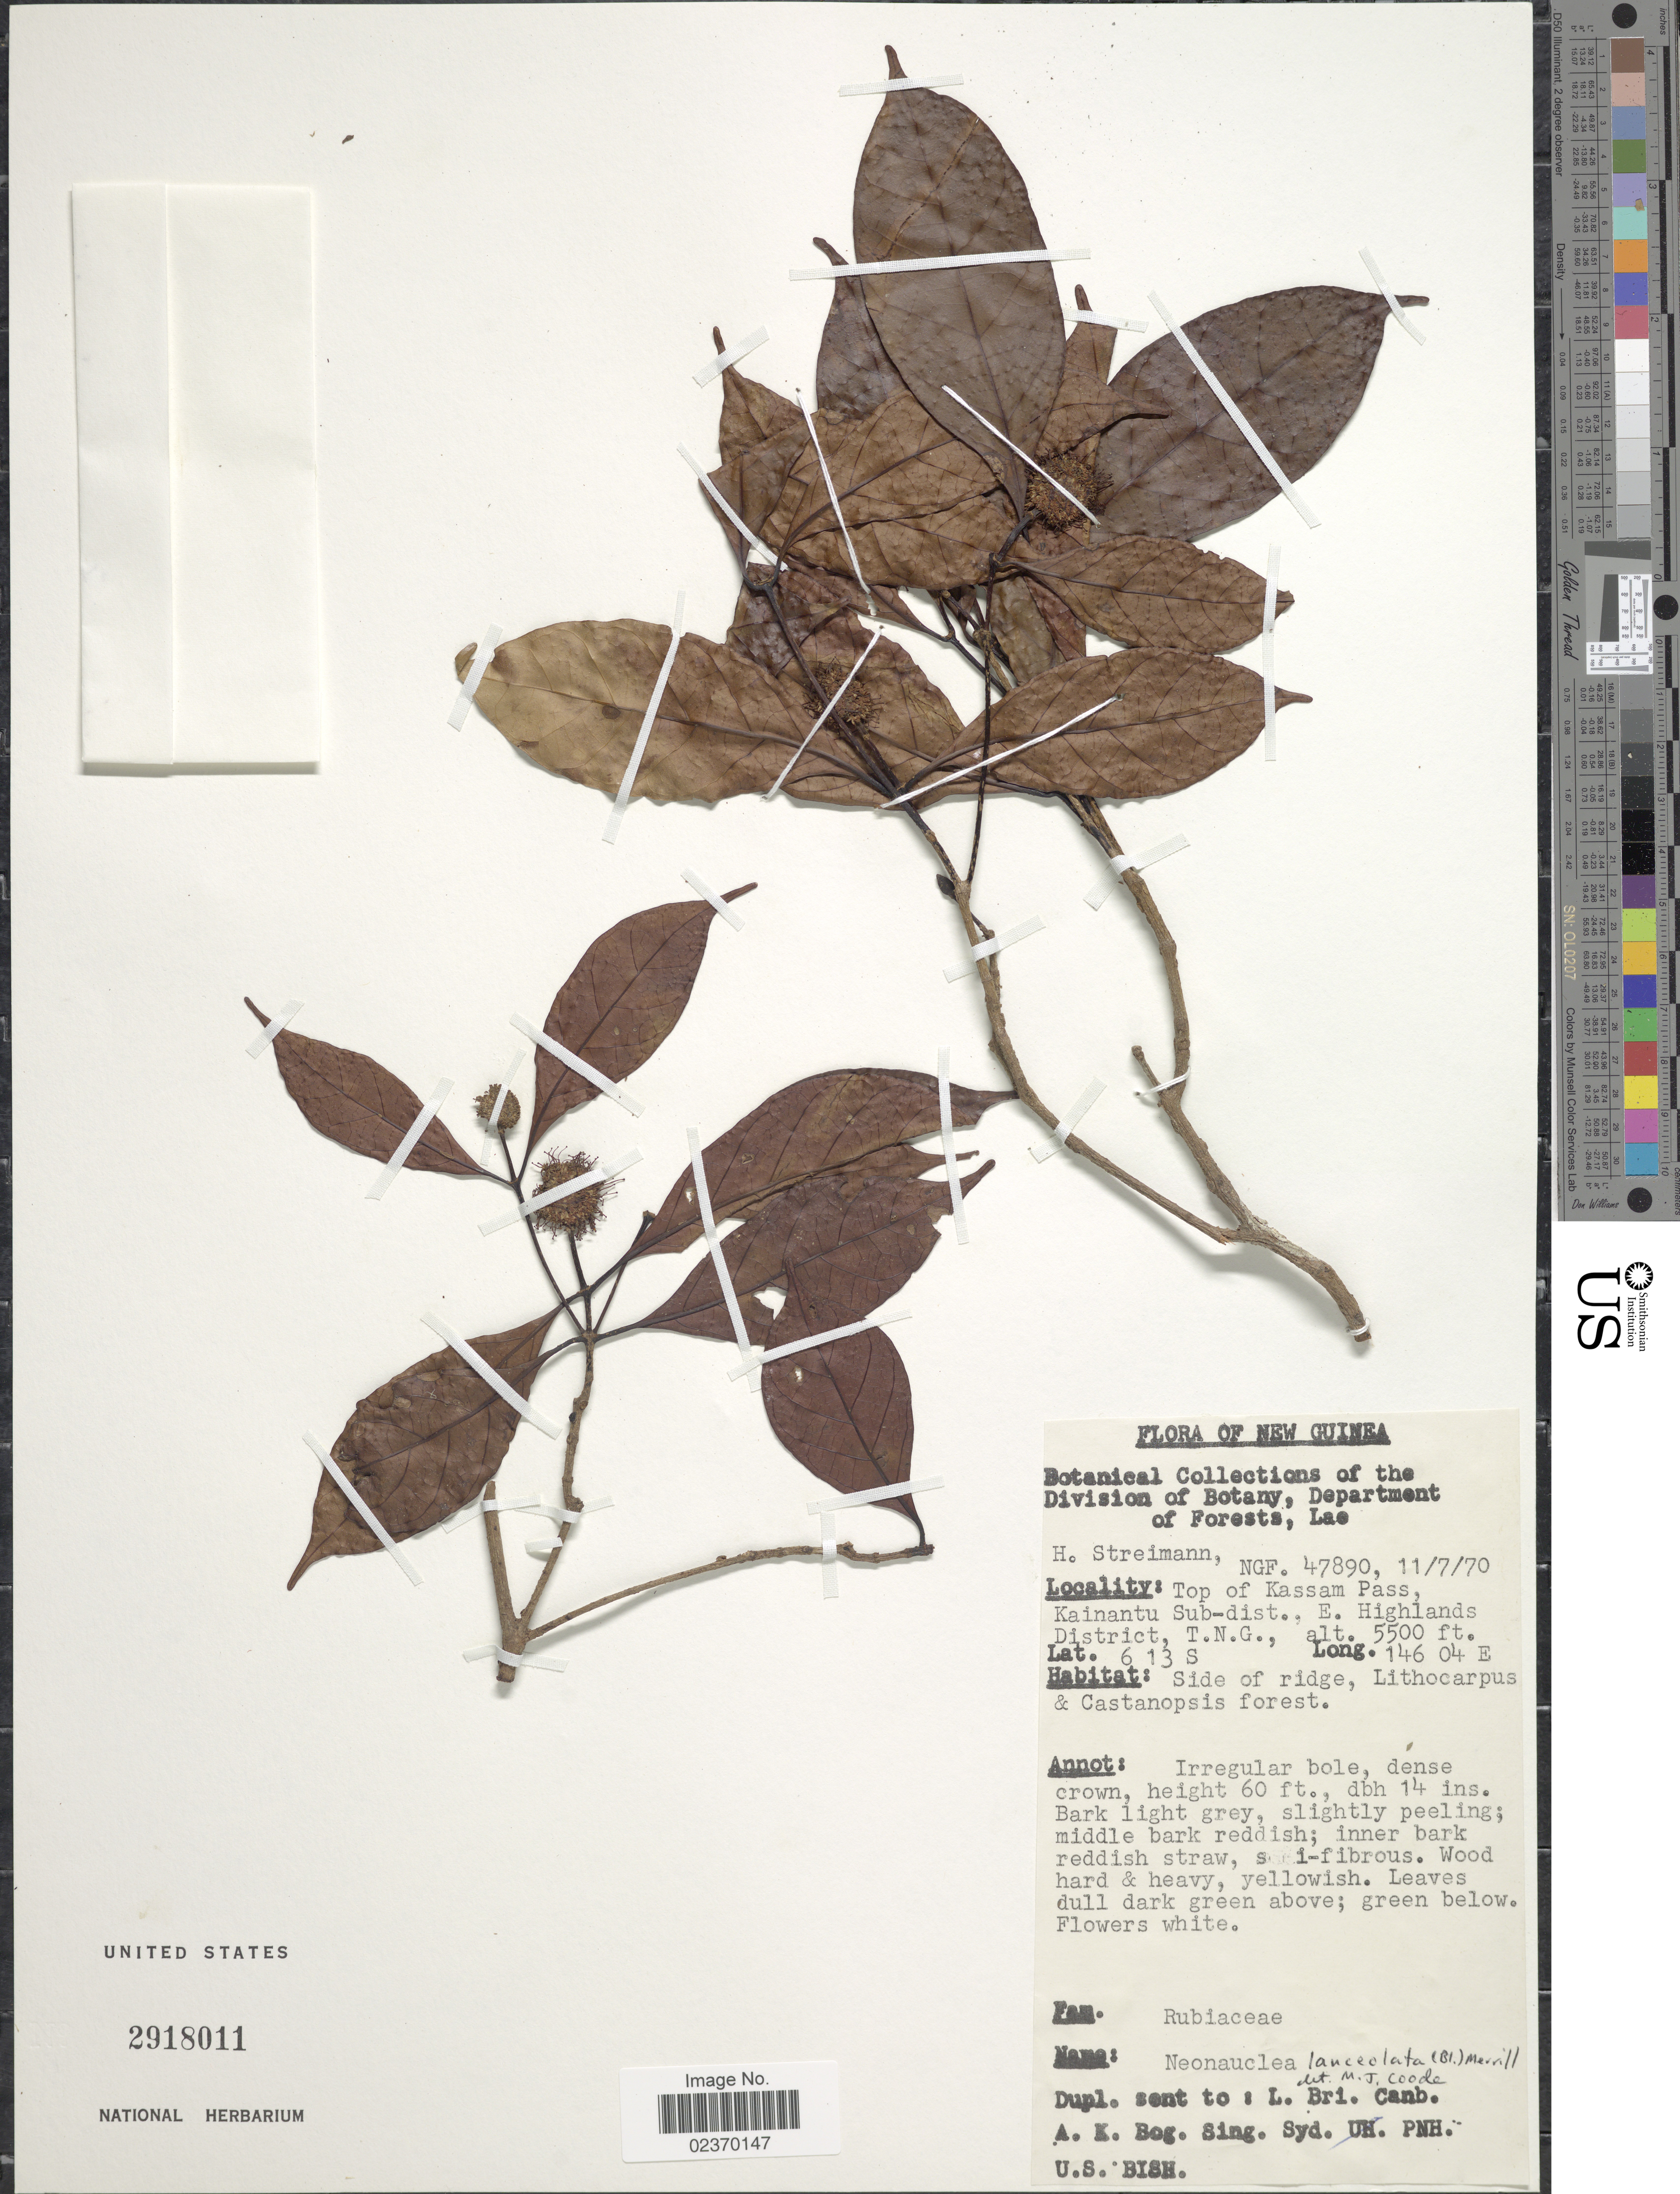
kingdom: Plantae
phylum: Tracheophyta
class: Magnoliopsida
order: Gentianales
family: Rubiaceae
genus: Neonauclea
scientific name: Neonauclea lanceolata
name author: (Blume) Merr.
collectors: H. Streimann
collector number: NGF 47890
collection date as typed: Transcribed d/m/y: 11/7/70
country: Papua New Guinea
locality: New Guinea, Top of Kassam Pass, Kainantu Sub-dist., E. Highlands District, T.N.G., Side of ridge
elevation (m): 1676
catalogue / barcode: US 2918011